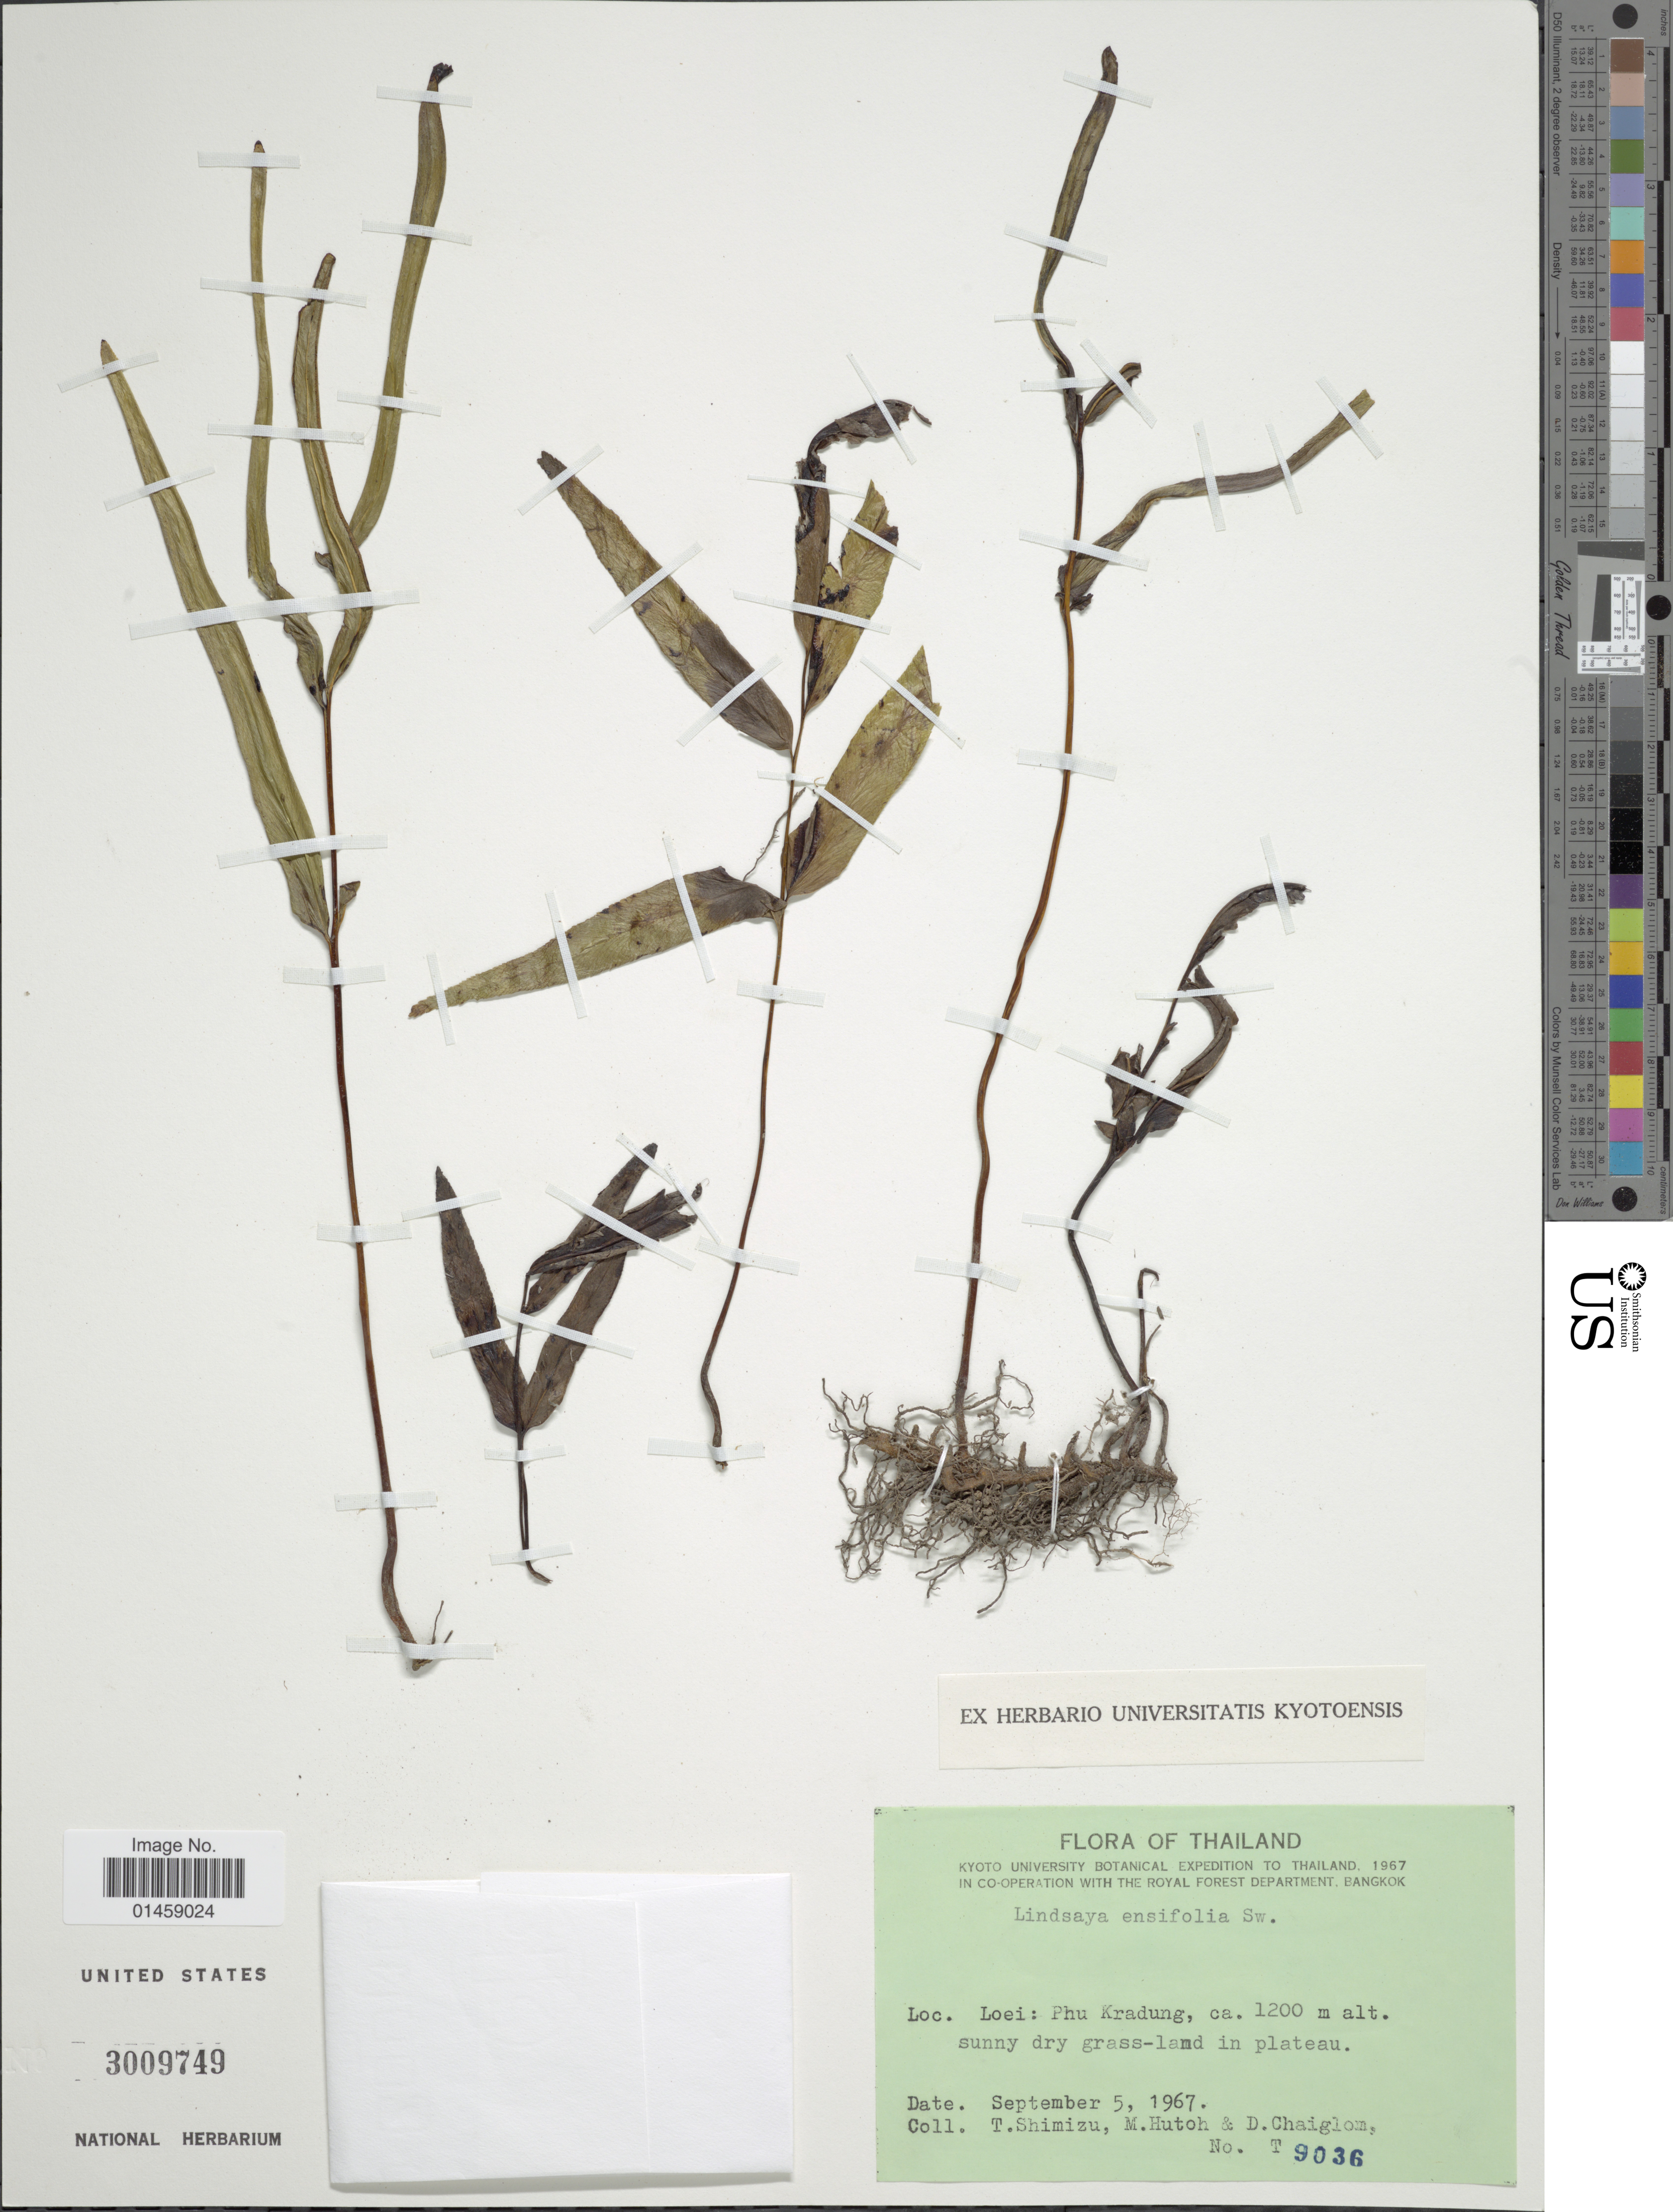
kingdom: Plantae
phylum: Tracheophyta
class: Polypodiopsida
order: Polypodiales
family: Lindsaeaceae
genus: Lindsaea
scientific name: Lindsaea ensifolia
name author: Sw.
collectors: T. Shimizu, M. Hutoh & D. Chaiglom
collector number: T 9036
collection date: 1967-09-05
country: Thailand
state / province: Loei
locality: Phu Kradung,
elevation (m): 1200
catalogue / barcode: US 3009749